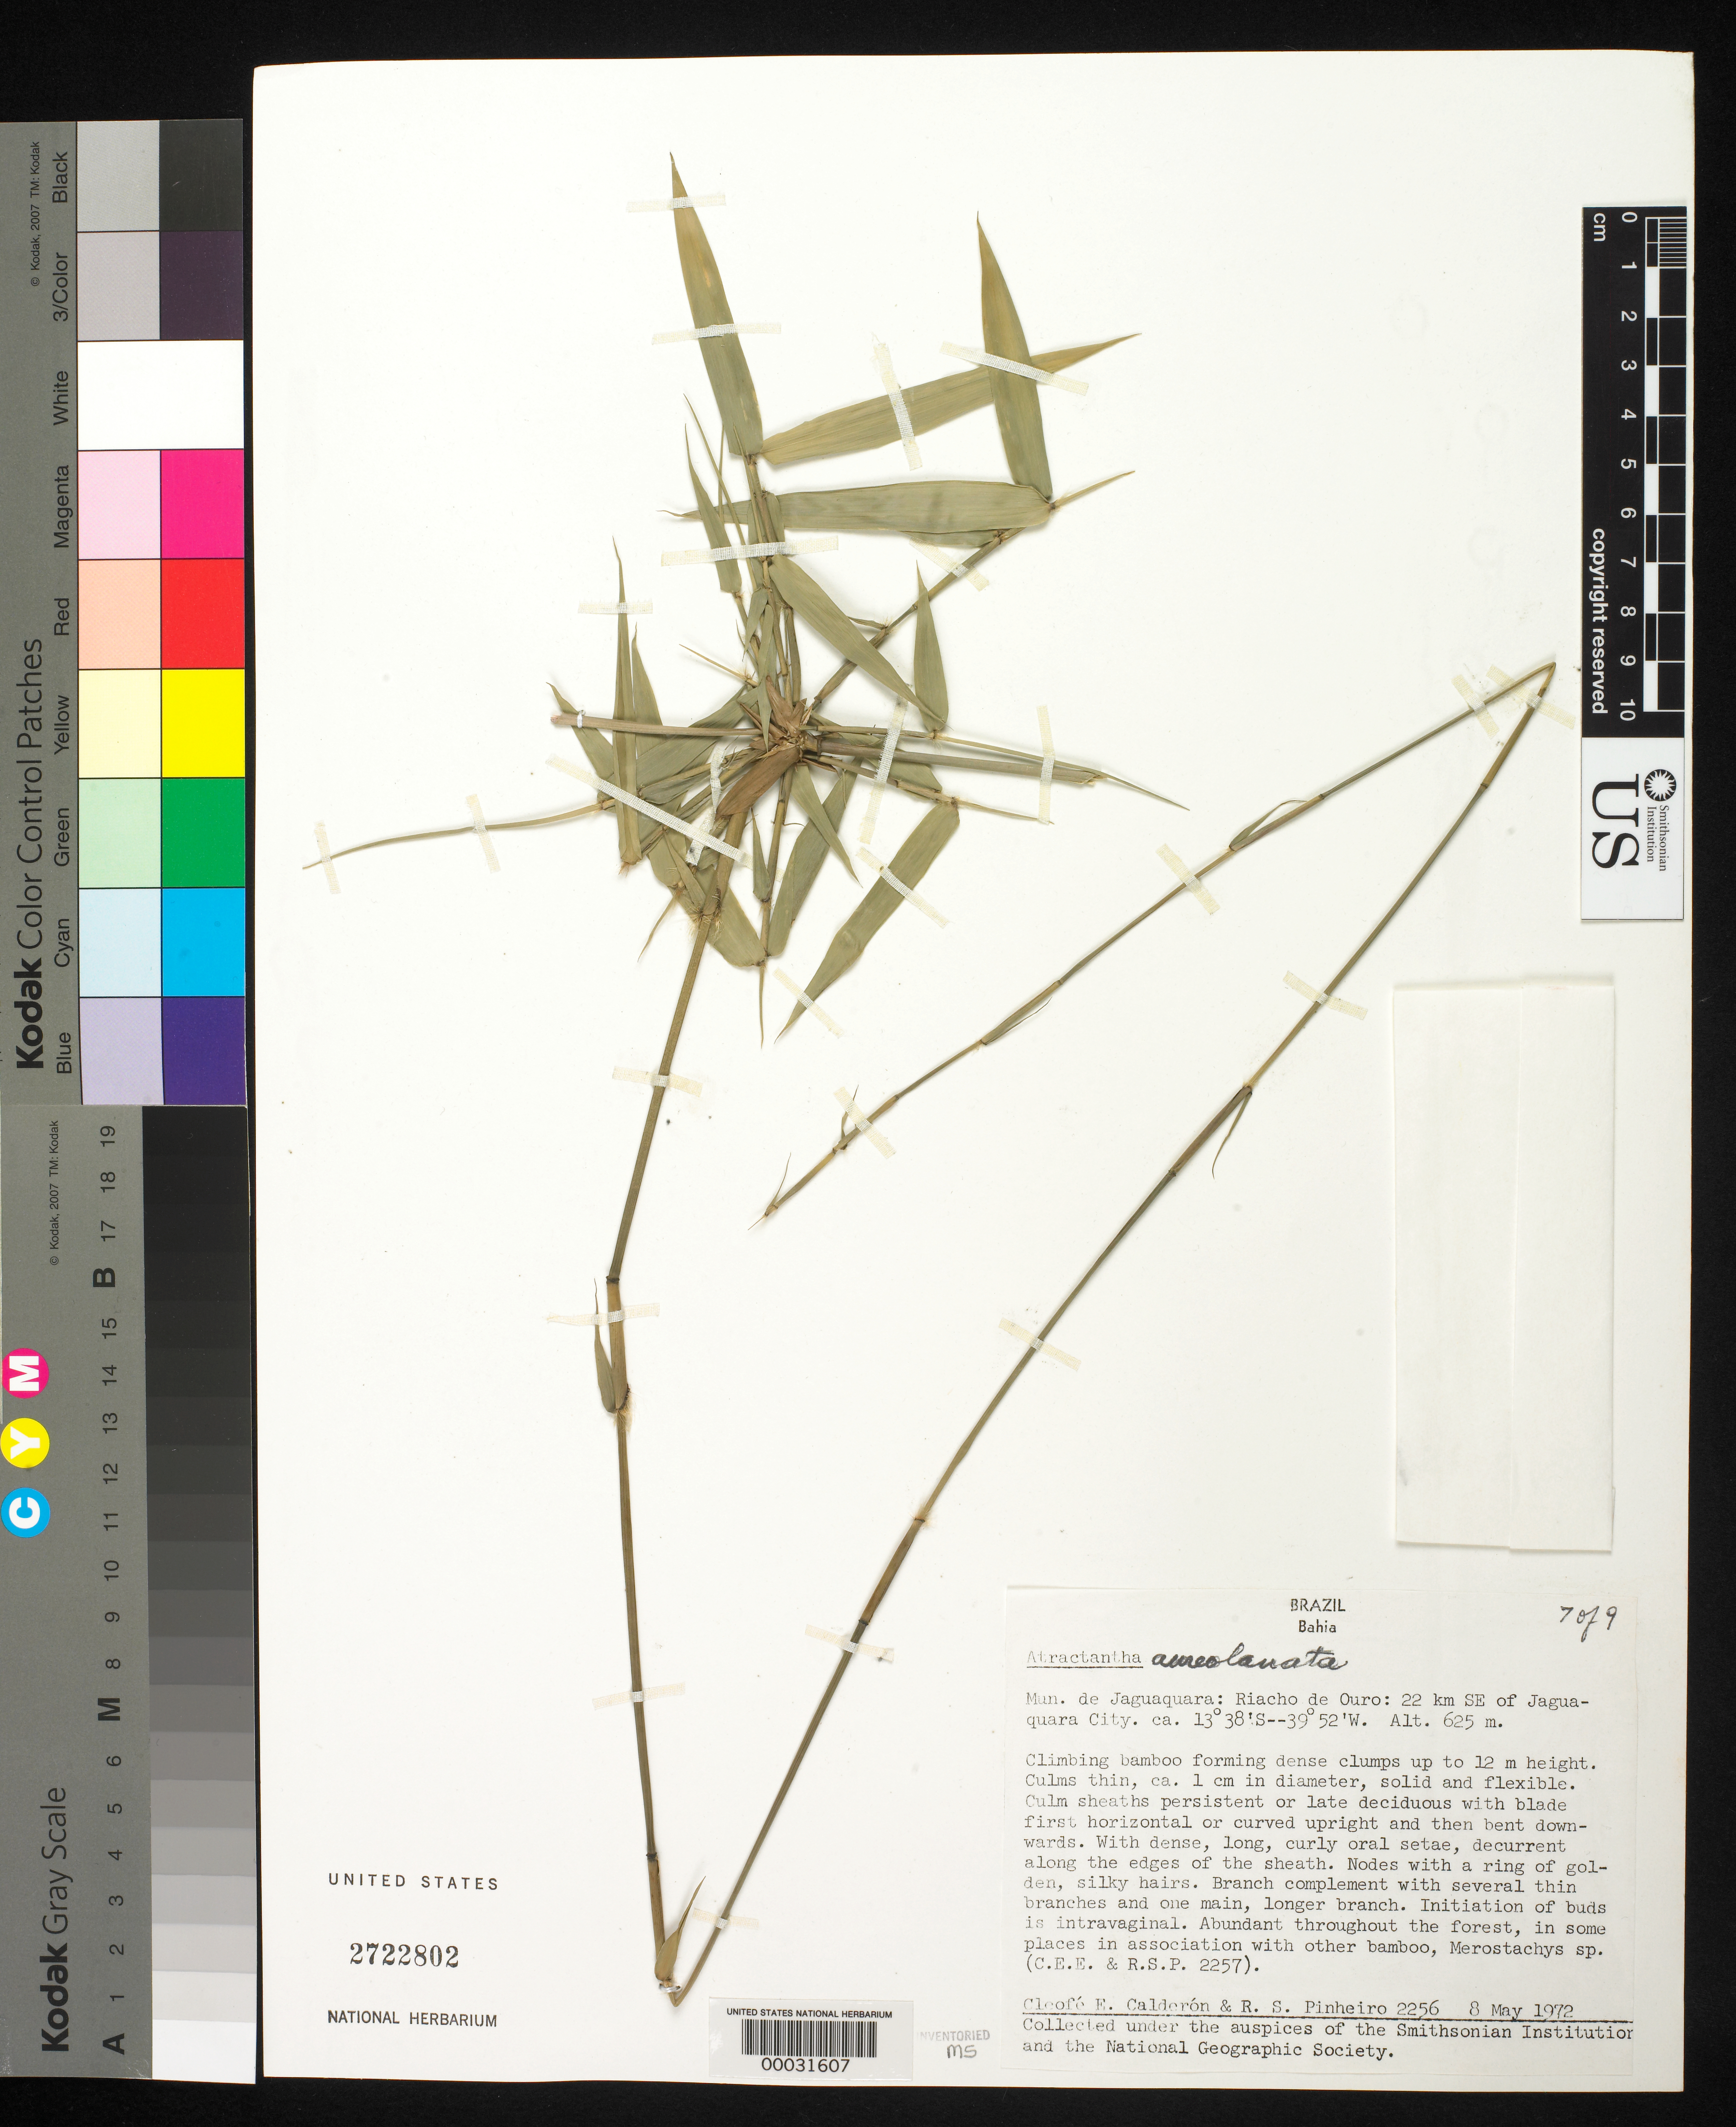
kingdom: Plantae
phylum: Tracheophyta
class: Liliopsida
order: Poales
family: Poaceae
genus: Atractantha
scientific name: Atractantha aureolanata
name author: Judz.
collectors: C. E. Calderón & R. S. Pinheiro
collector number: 2256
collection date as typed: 08 May 1972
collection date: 1972-05-08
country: Brazil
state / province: Bahia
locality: Jaguaquara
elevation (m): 625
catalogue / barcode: US 2722802